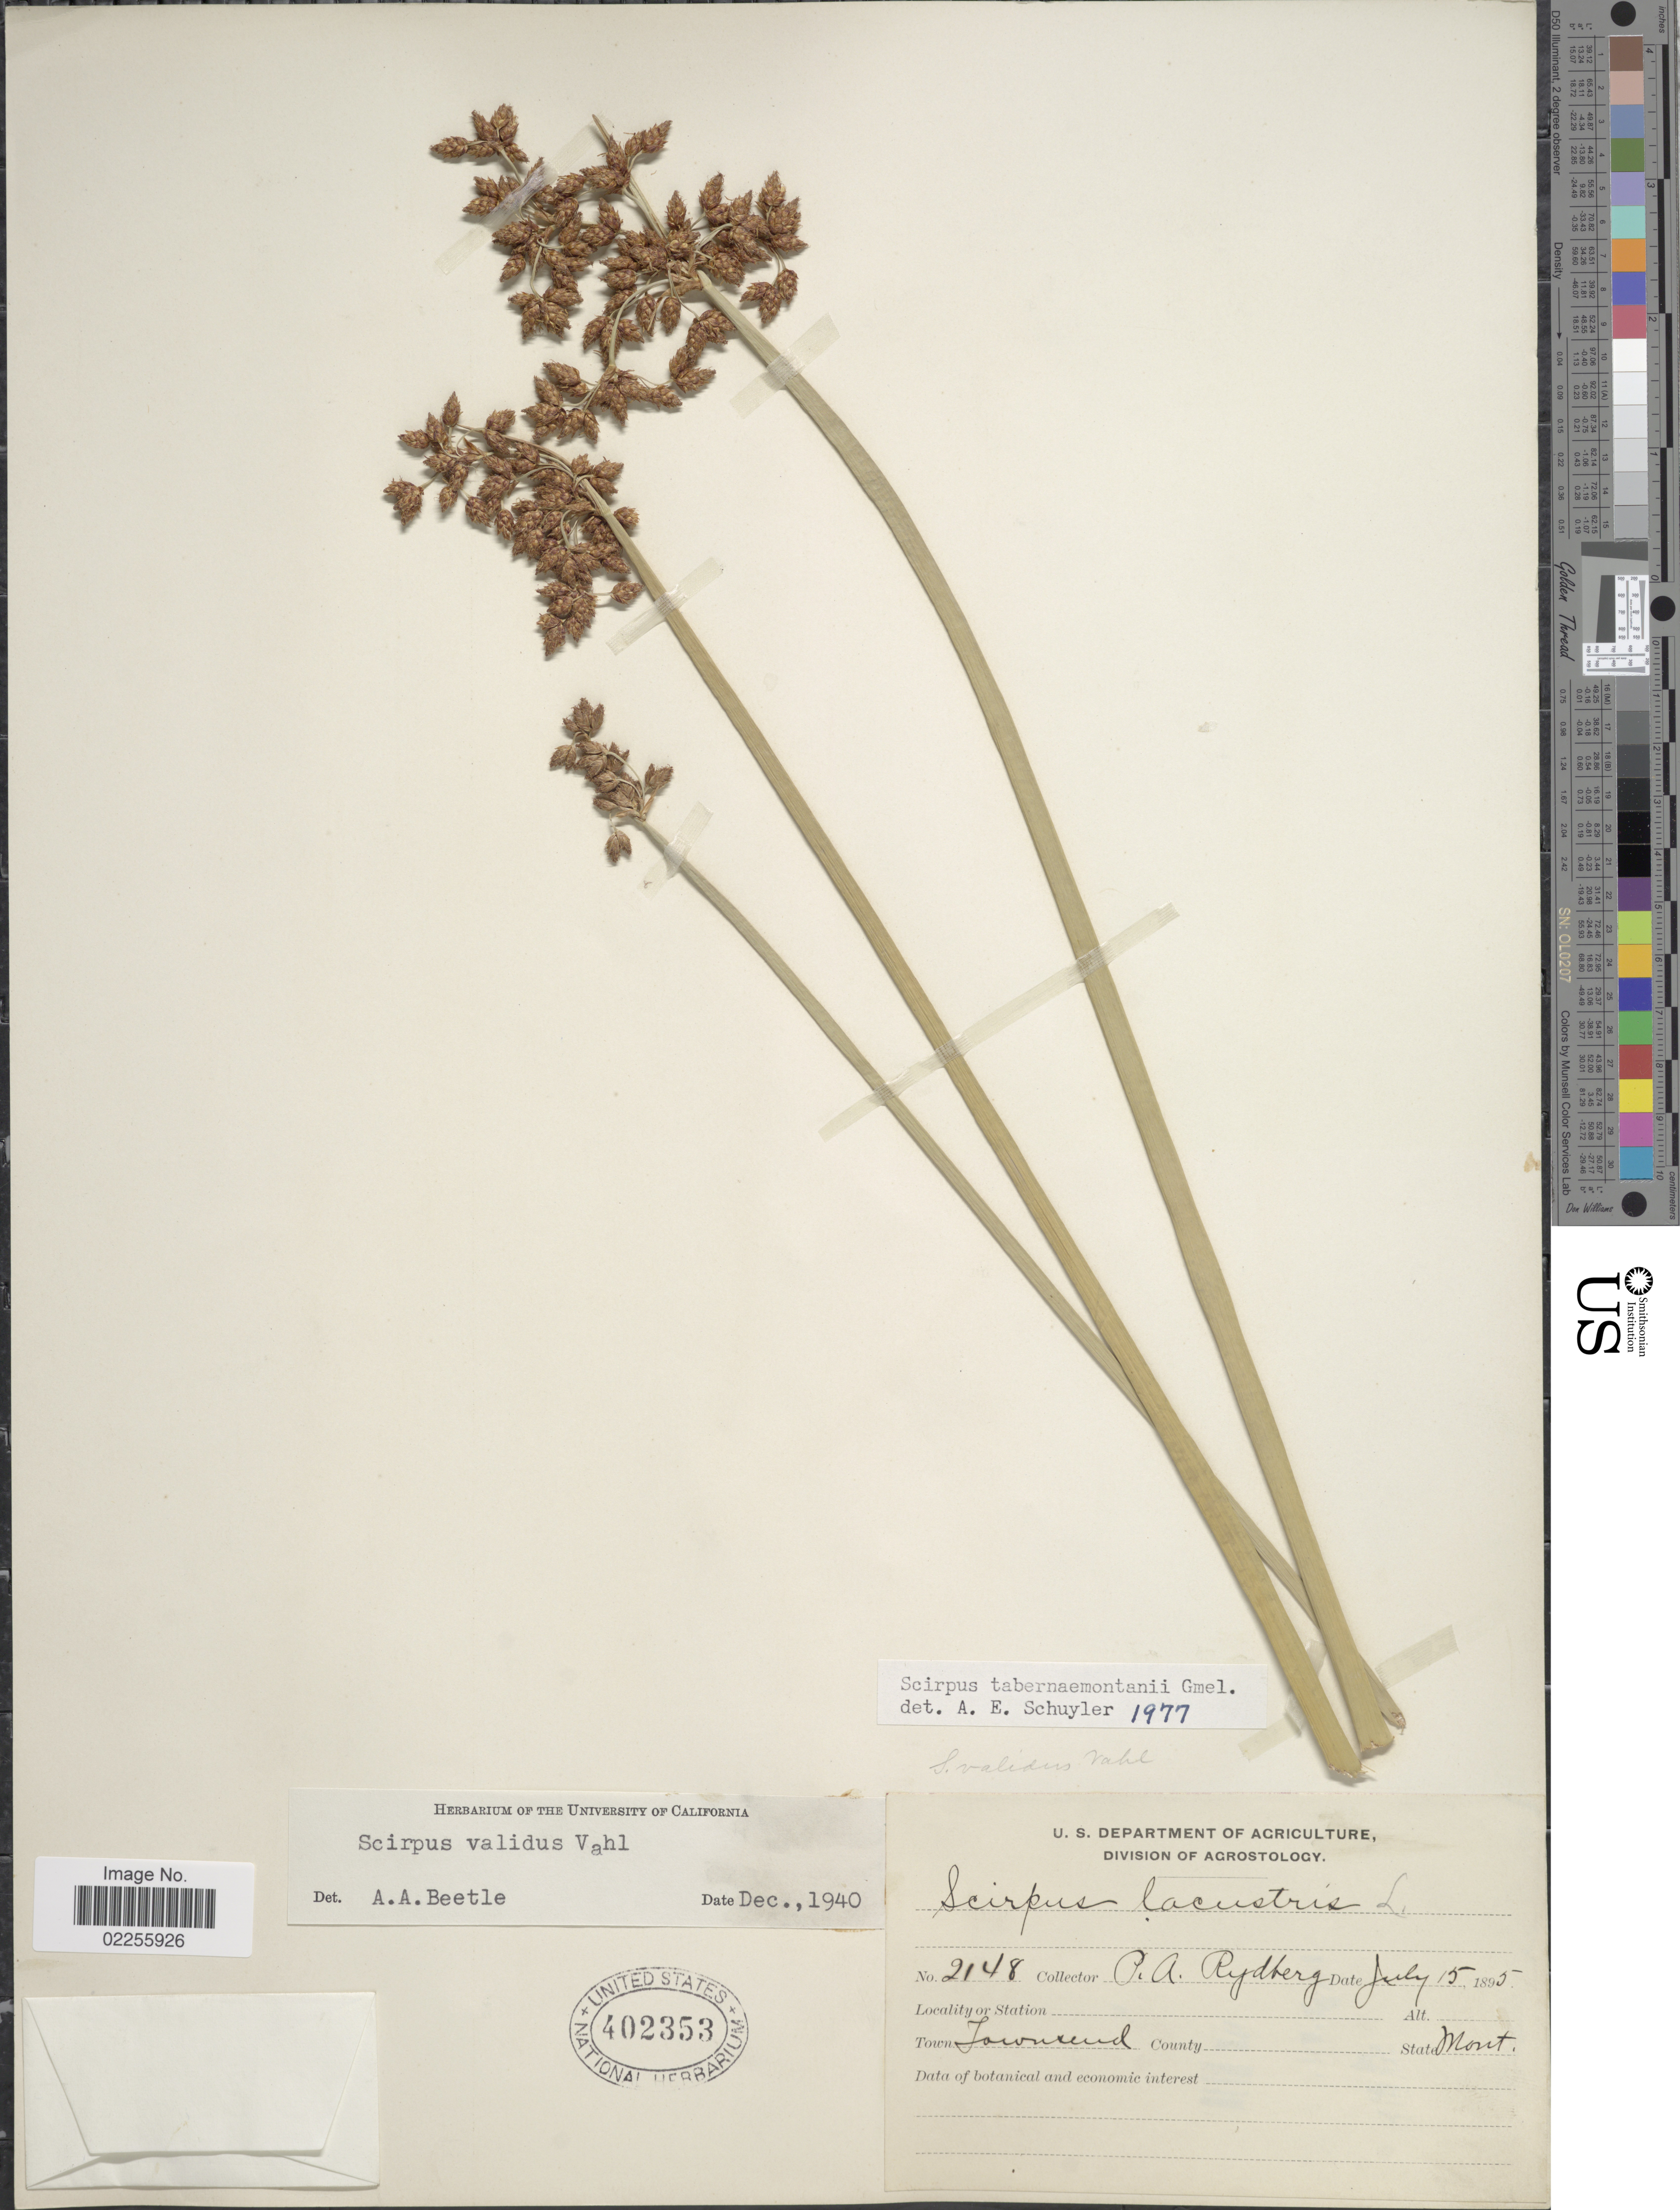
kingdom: Plantae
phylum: Tracheophyta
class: Liliopsida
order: Poales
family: Cyperaceae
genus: Schoenoplectus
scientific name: Schoenoplectus tabernaemontani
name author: (C.C. Gmel.) Palla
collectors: P. A. Rydberg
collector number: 2148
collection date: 1895-07-15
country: United States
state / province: Montana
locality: Town Townsend.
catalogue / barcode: US 402353